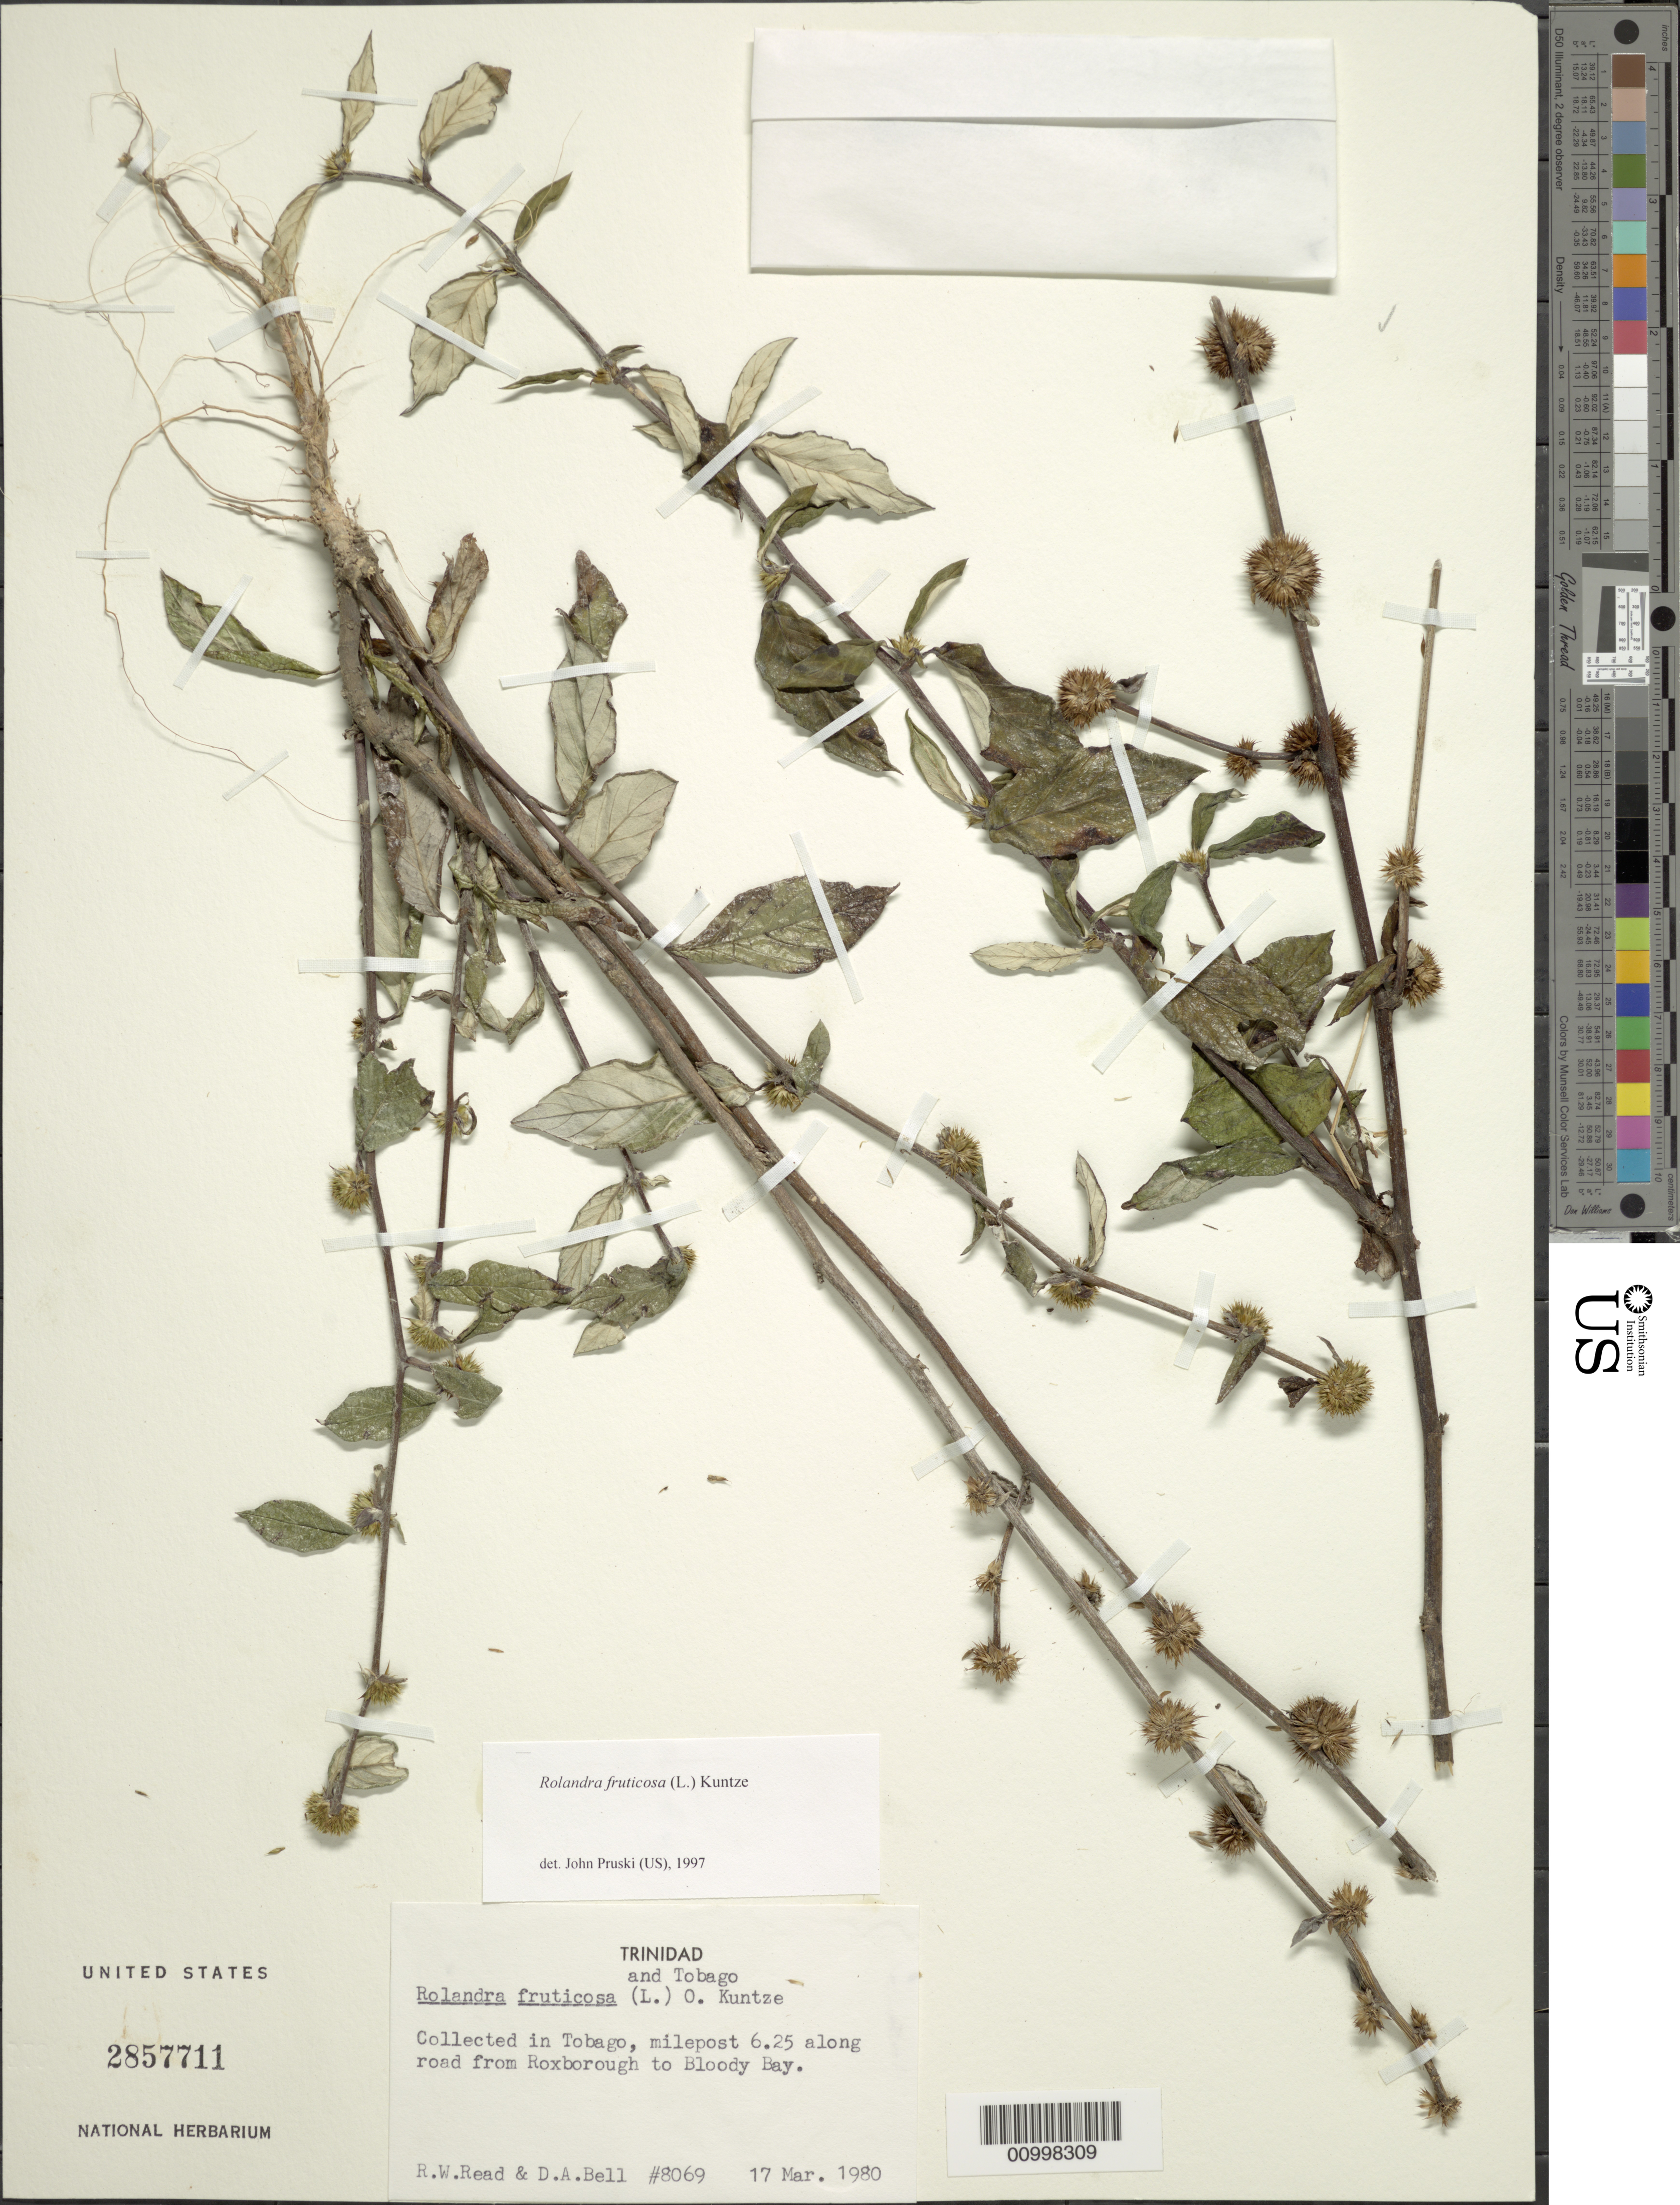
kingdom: Plantae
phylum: Tracheophyta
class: Magnoliopsida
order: Asterales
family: Asteraceae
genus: Rolandra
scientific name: Rolandra fruticosa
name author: (L.) Kuntze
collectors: R. W. Read & D. A. Bell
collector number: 8069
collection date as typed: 17 Mar 1980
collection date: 1980-03-17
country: Trinidad and Tobago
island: Tobago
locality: Milepost 6.25 along road from Roxborough to Bloody Bay.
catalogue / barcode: US 2857711